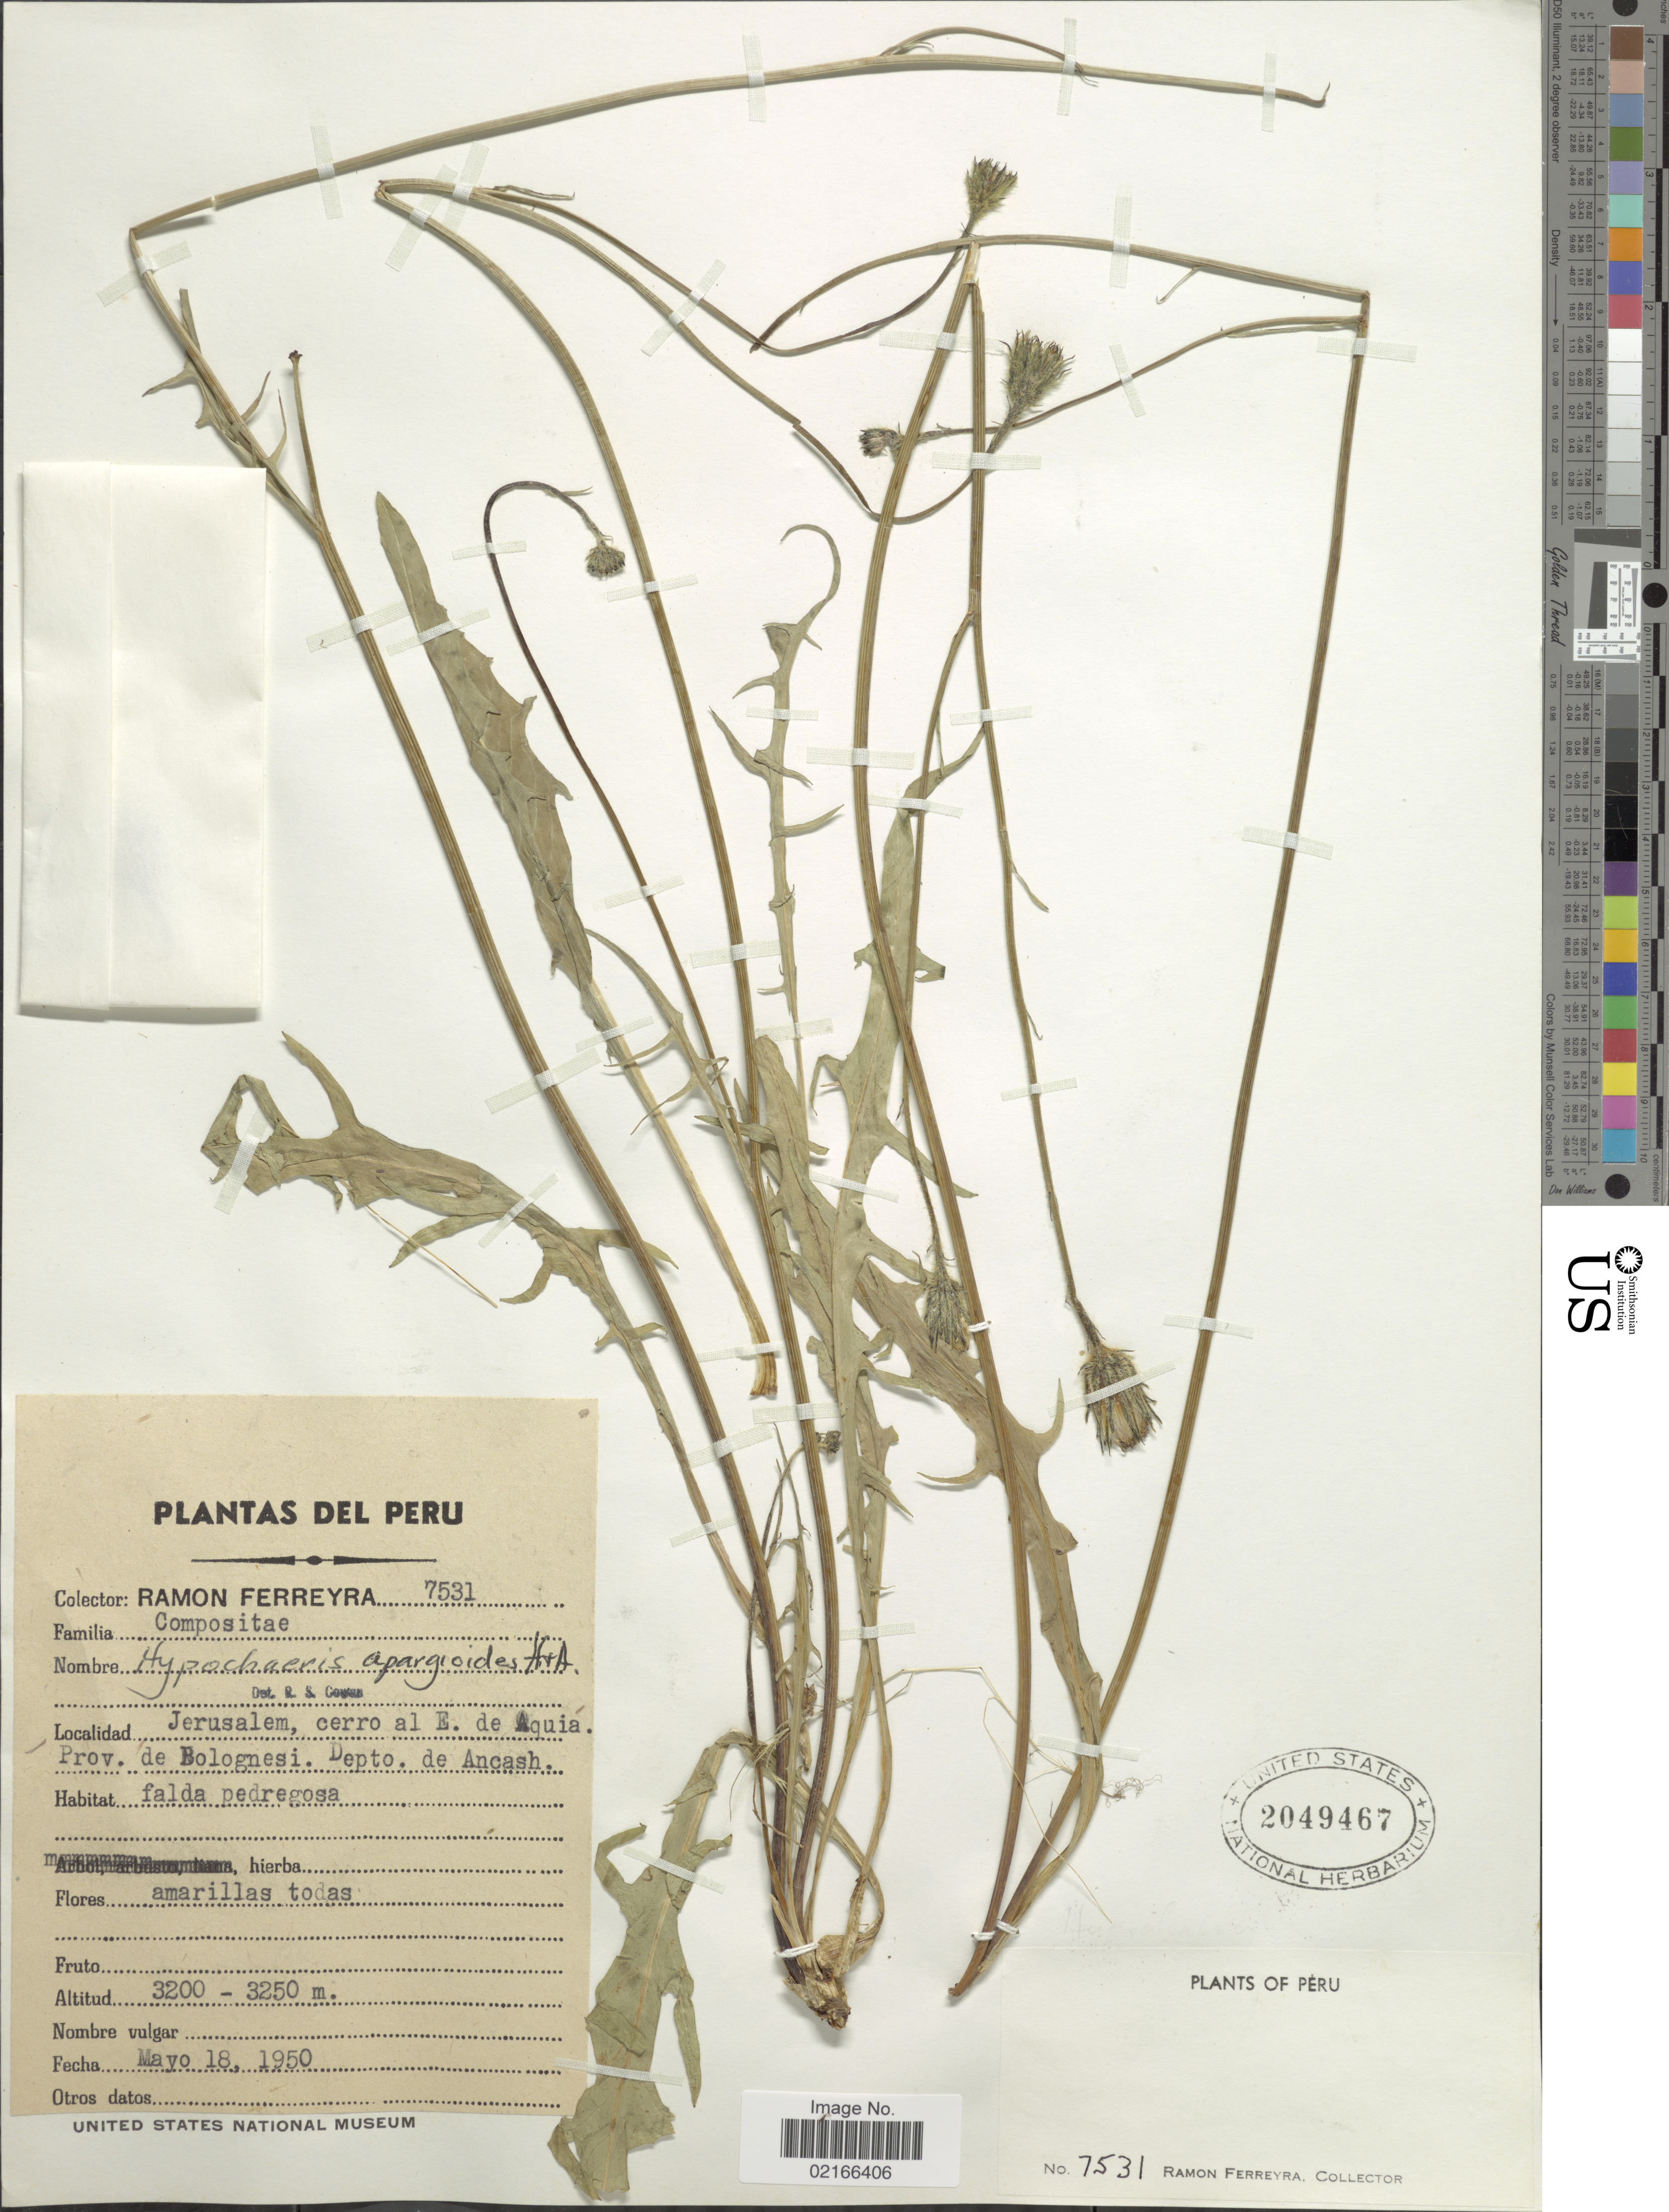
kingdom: Plantae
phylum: Tracheophyta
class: Magnoliopsida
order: Asterales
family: Asteraceae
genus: Hypochaeris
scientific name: Hypochaeris apargioides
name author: Hook. & Arn.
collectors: R. A. Ferreyra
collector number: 7531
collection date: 1950-05-18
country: Peru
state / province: Ancash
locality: Jerusalem, cerro al E. de Aquia. Prov. de Bolognesi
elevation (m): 3200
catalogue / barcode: US 2049467